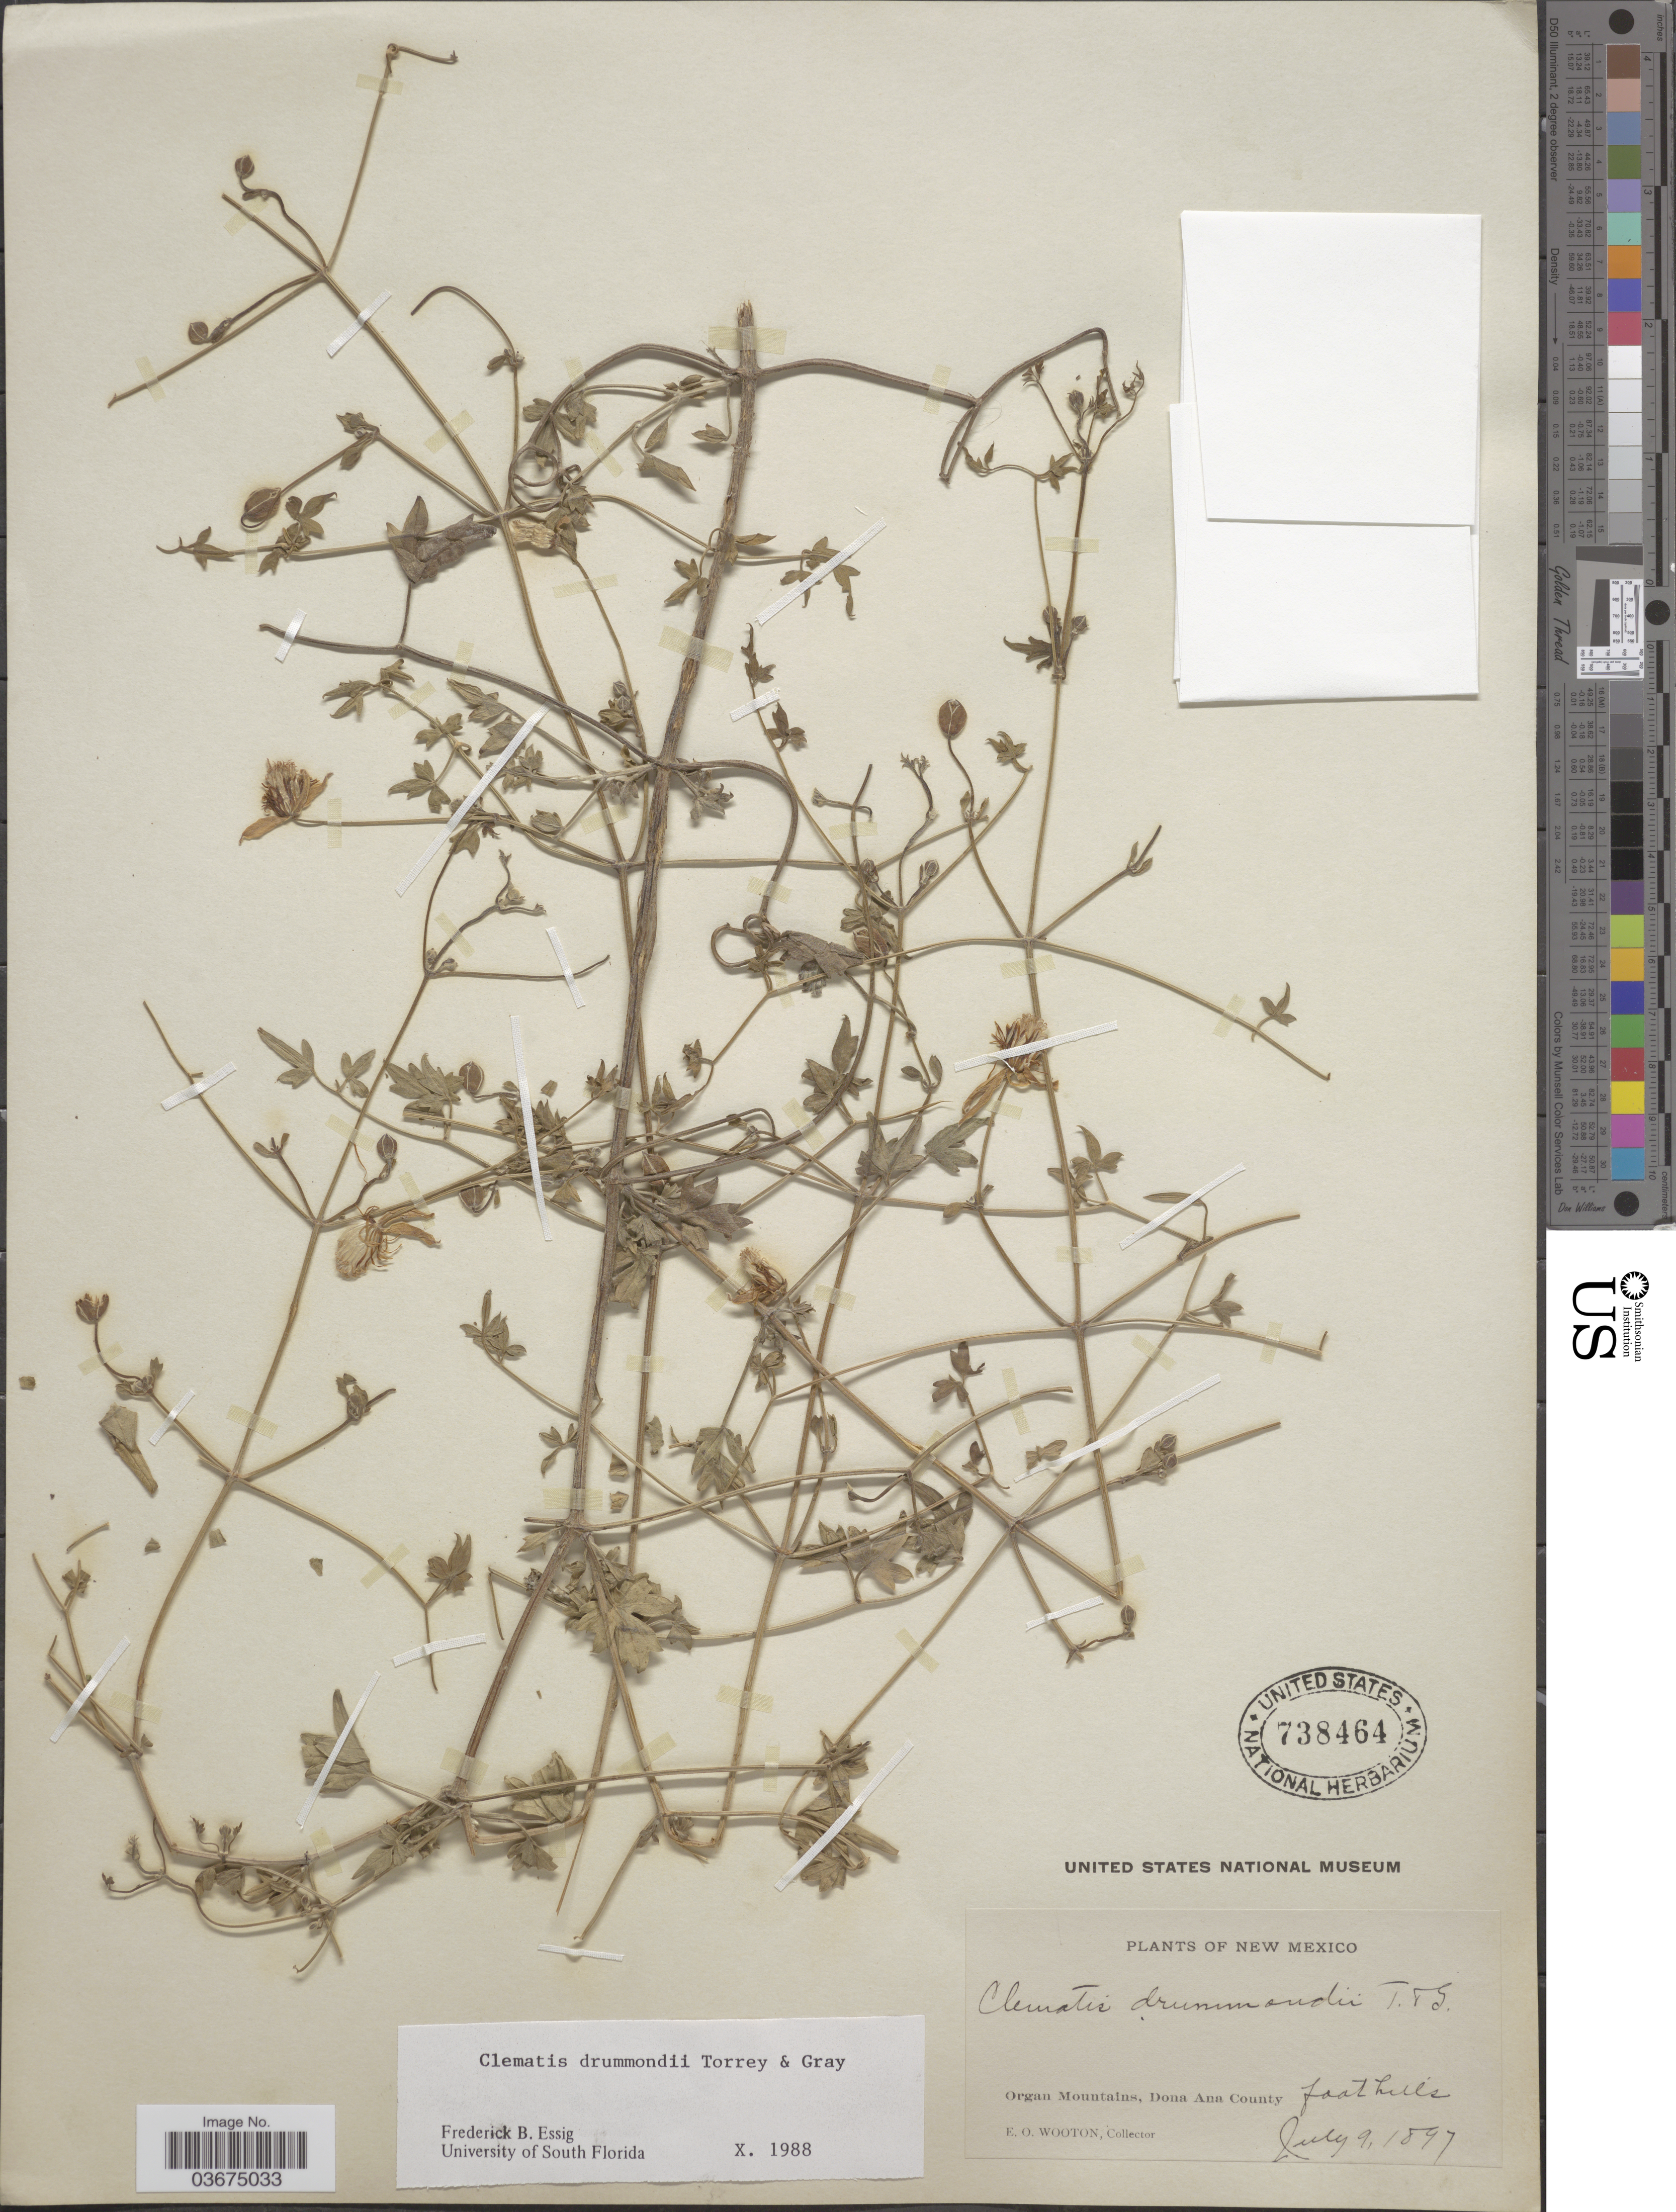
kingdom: Plantae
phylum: Tracheophyta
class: Magnoliopsida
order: Ranunculales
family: Ranunculaceae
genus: Clematis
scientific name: Clematis drummondii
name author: Torr. & A. Gray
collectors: E. O. Wooton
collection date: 1897-07-09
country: United States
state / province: New Mexico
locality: Organ Mountains, Dona Ana County, foothills.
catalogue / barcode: US 738464